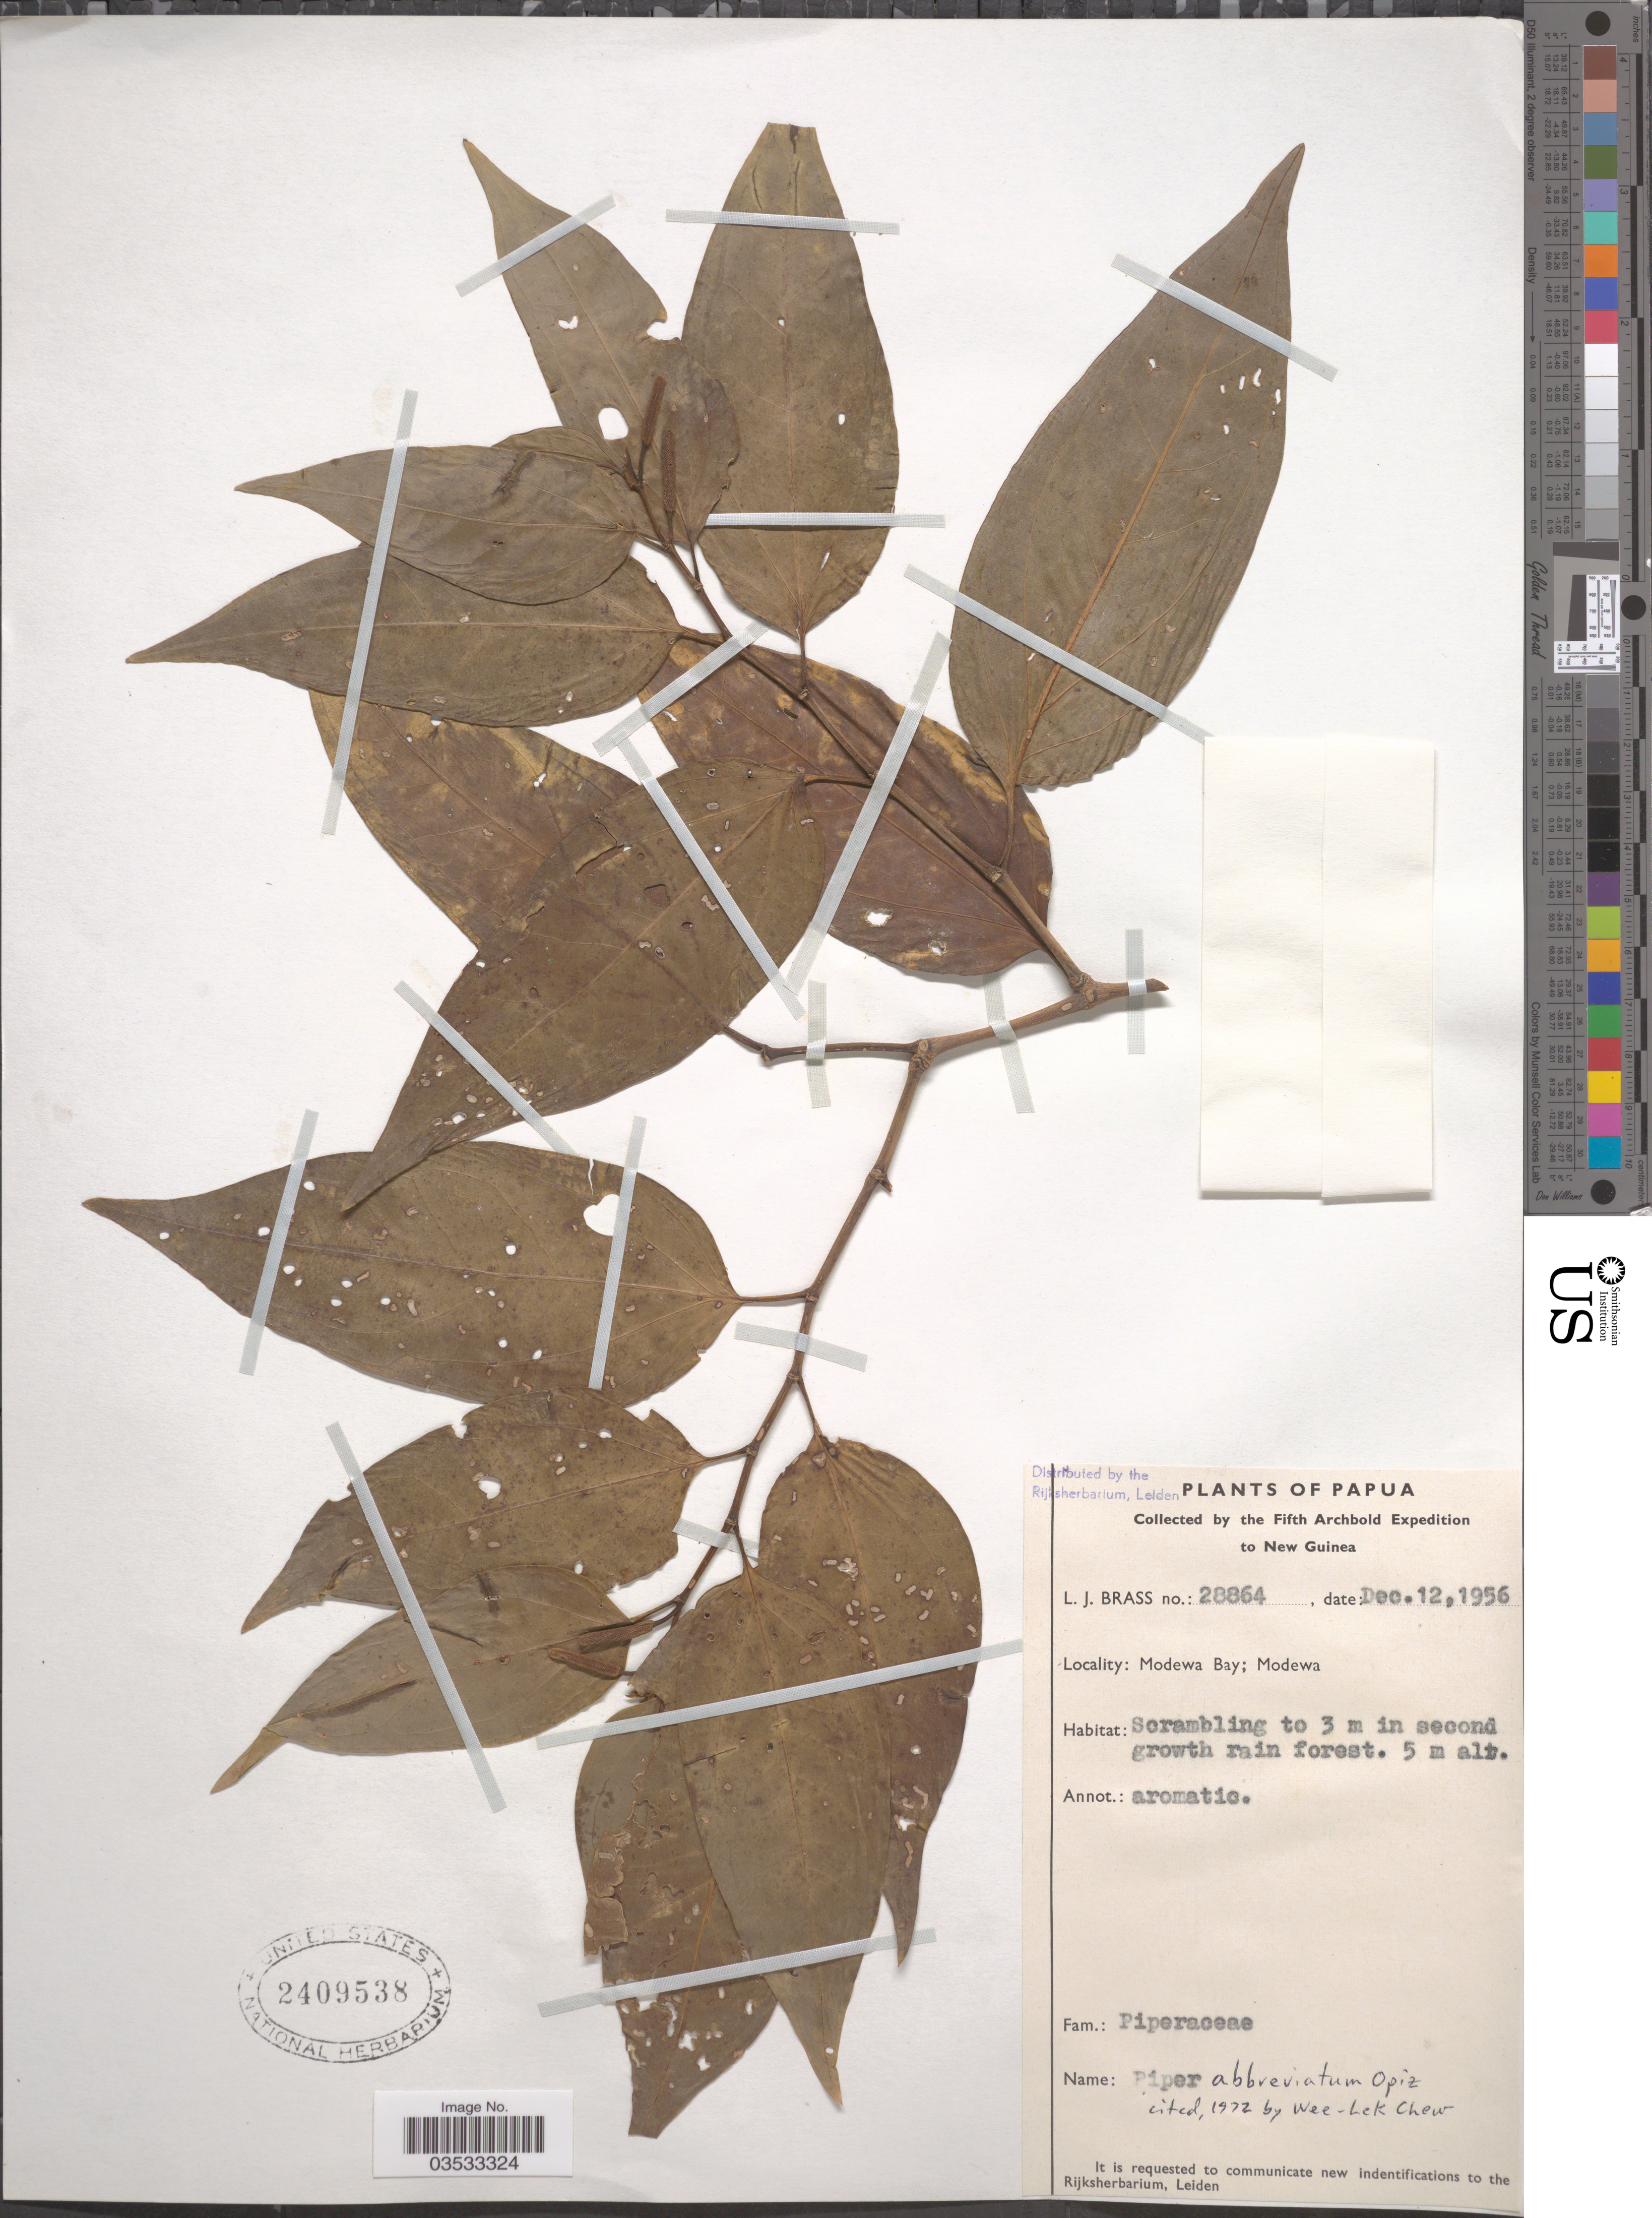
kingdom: Plantae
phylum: Tracheophyta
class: Magnoliopsida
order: Piperales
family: Piperaceae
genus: Piper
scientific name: Piper abbreviatum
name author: Opiz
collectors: L. J. Brass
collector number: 28864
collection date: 1956-12-12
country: Papua New Guinea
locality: Modewa Bay; Modewa.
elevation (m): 5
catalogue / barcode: US 2409538